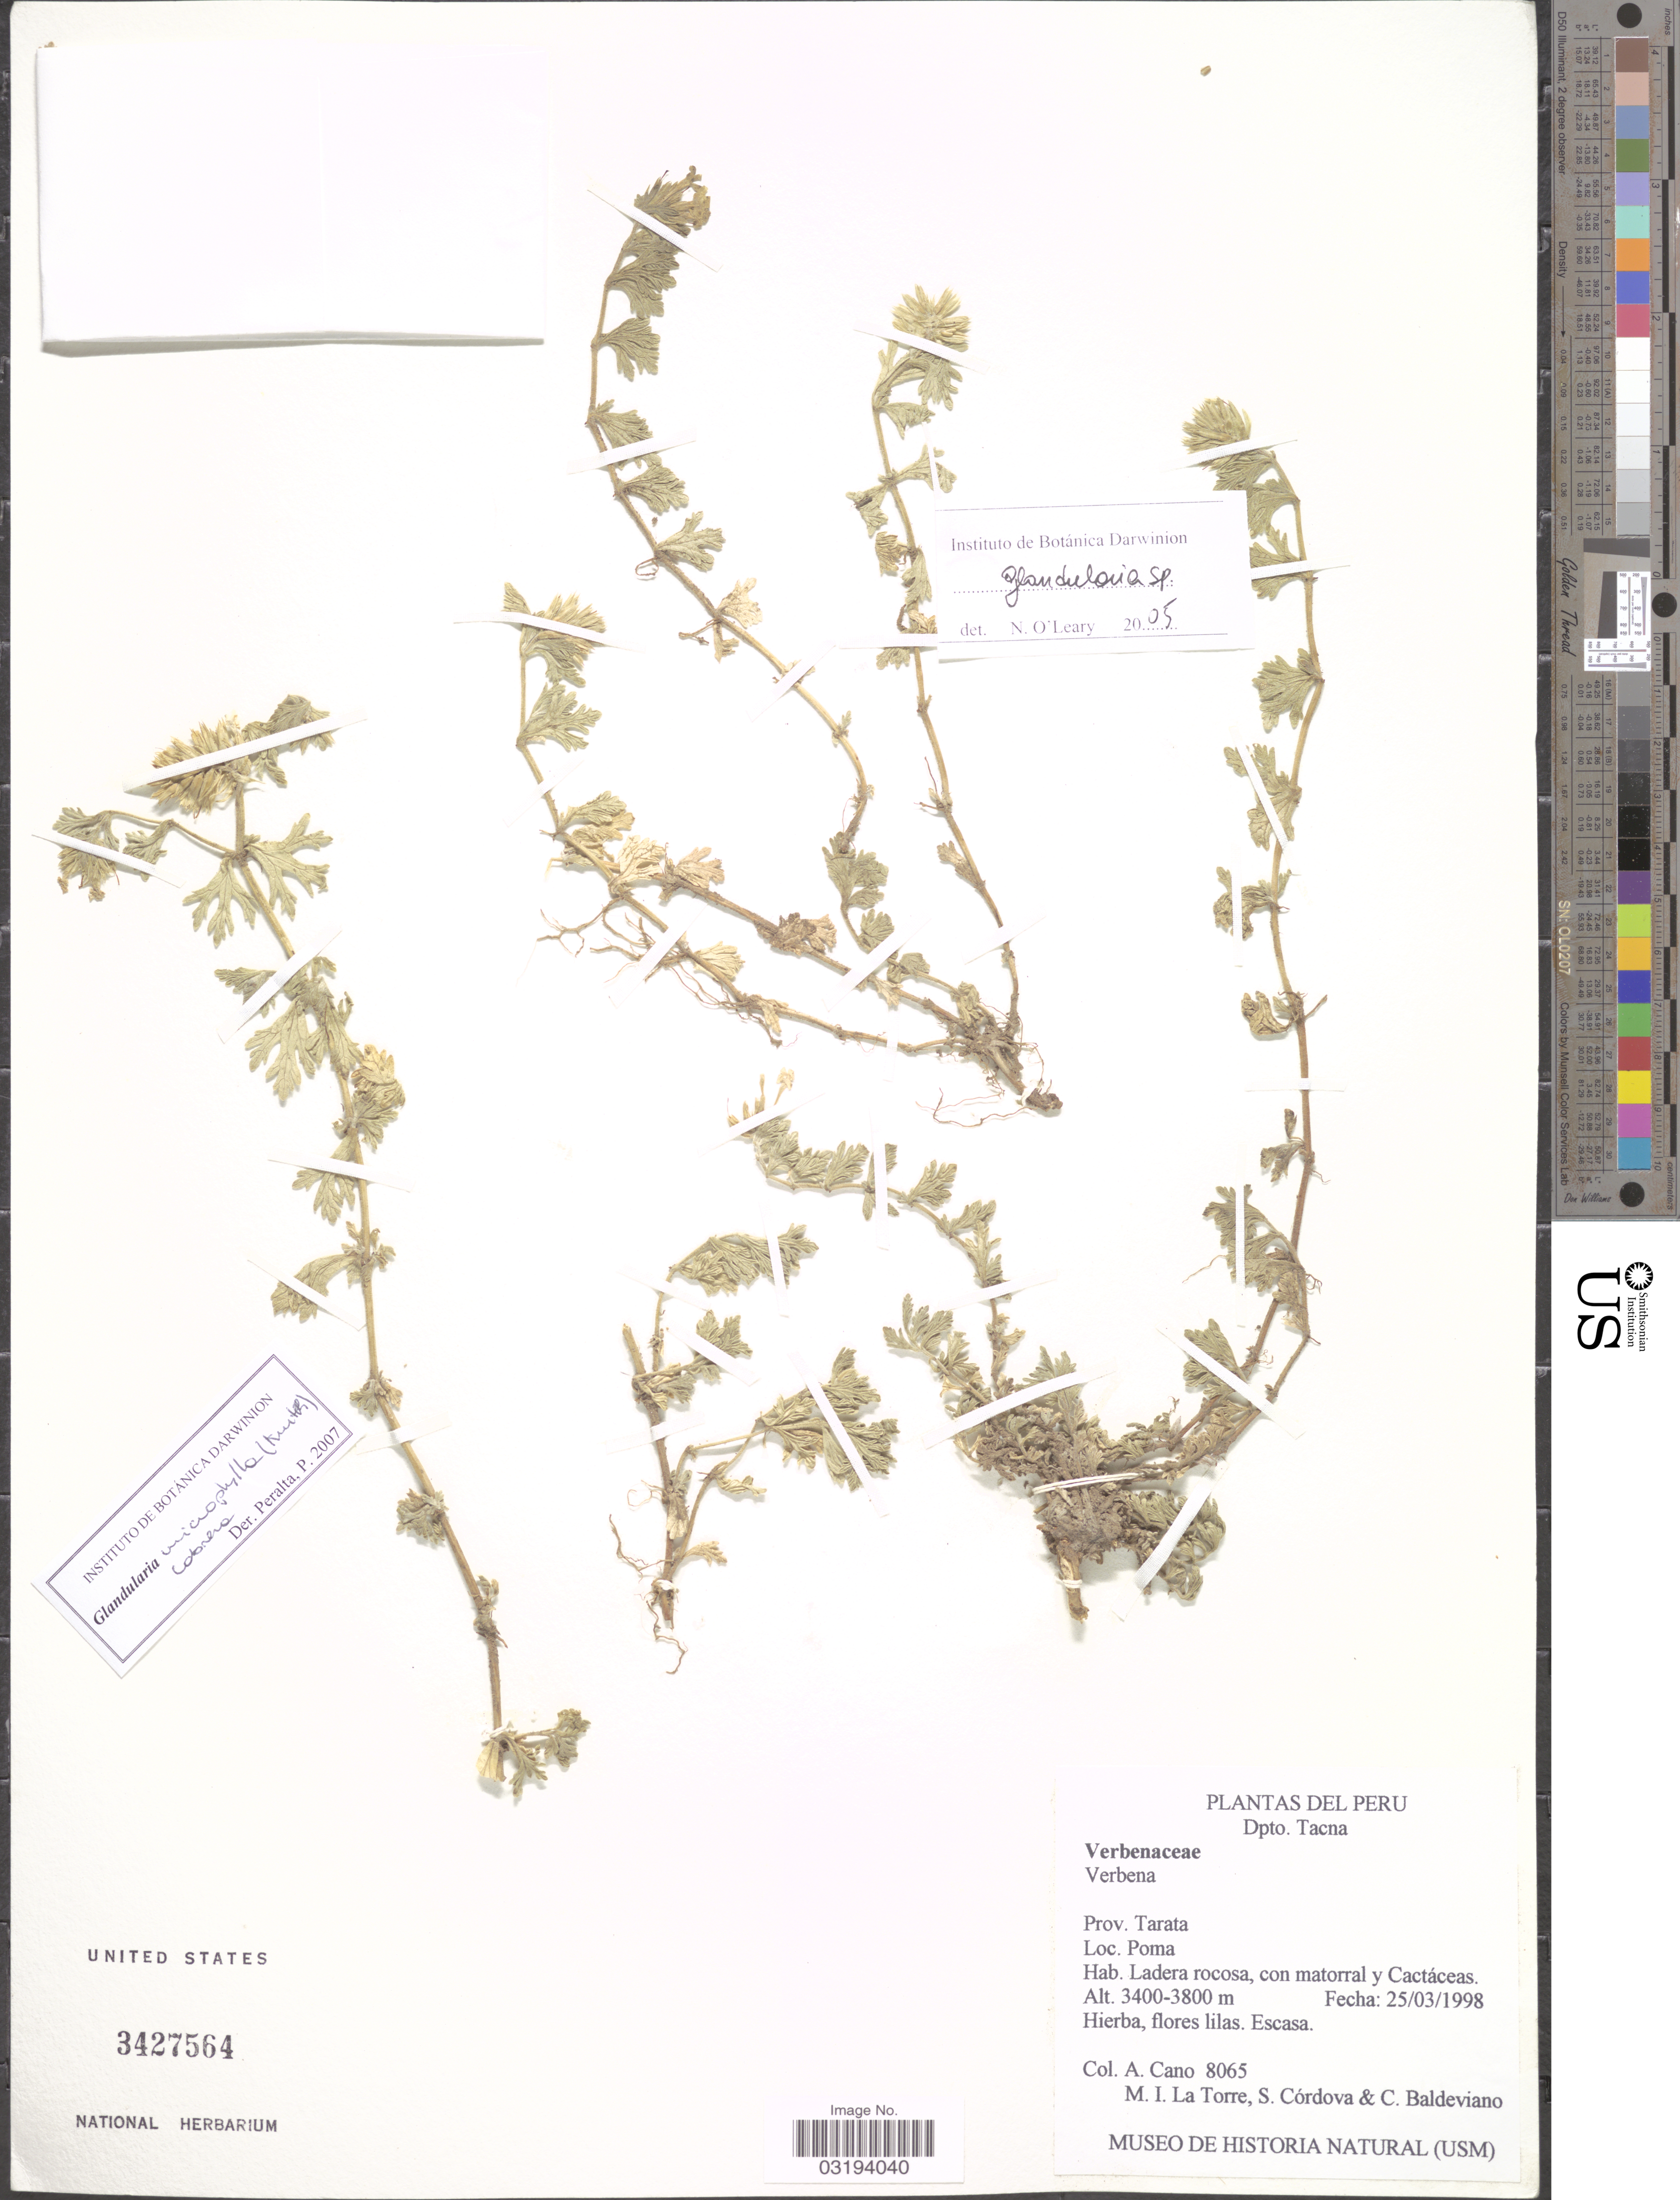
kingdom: Plantae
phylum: Tracheophyta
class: Magnoliopsida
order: Lamiales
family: Verbenaceae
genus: Verbena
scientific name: Verbena microphylla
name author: Kunth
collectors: A. Cano, M. I. La Torre, S. Cordova & C. Baldeviano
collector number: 8065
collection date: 1998-03-25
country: Peru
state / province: Tacna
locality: Dpto. Tacna. Prov. Tarata. Poma.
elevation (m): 3400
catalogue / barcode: US 3427564